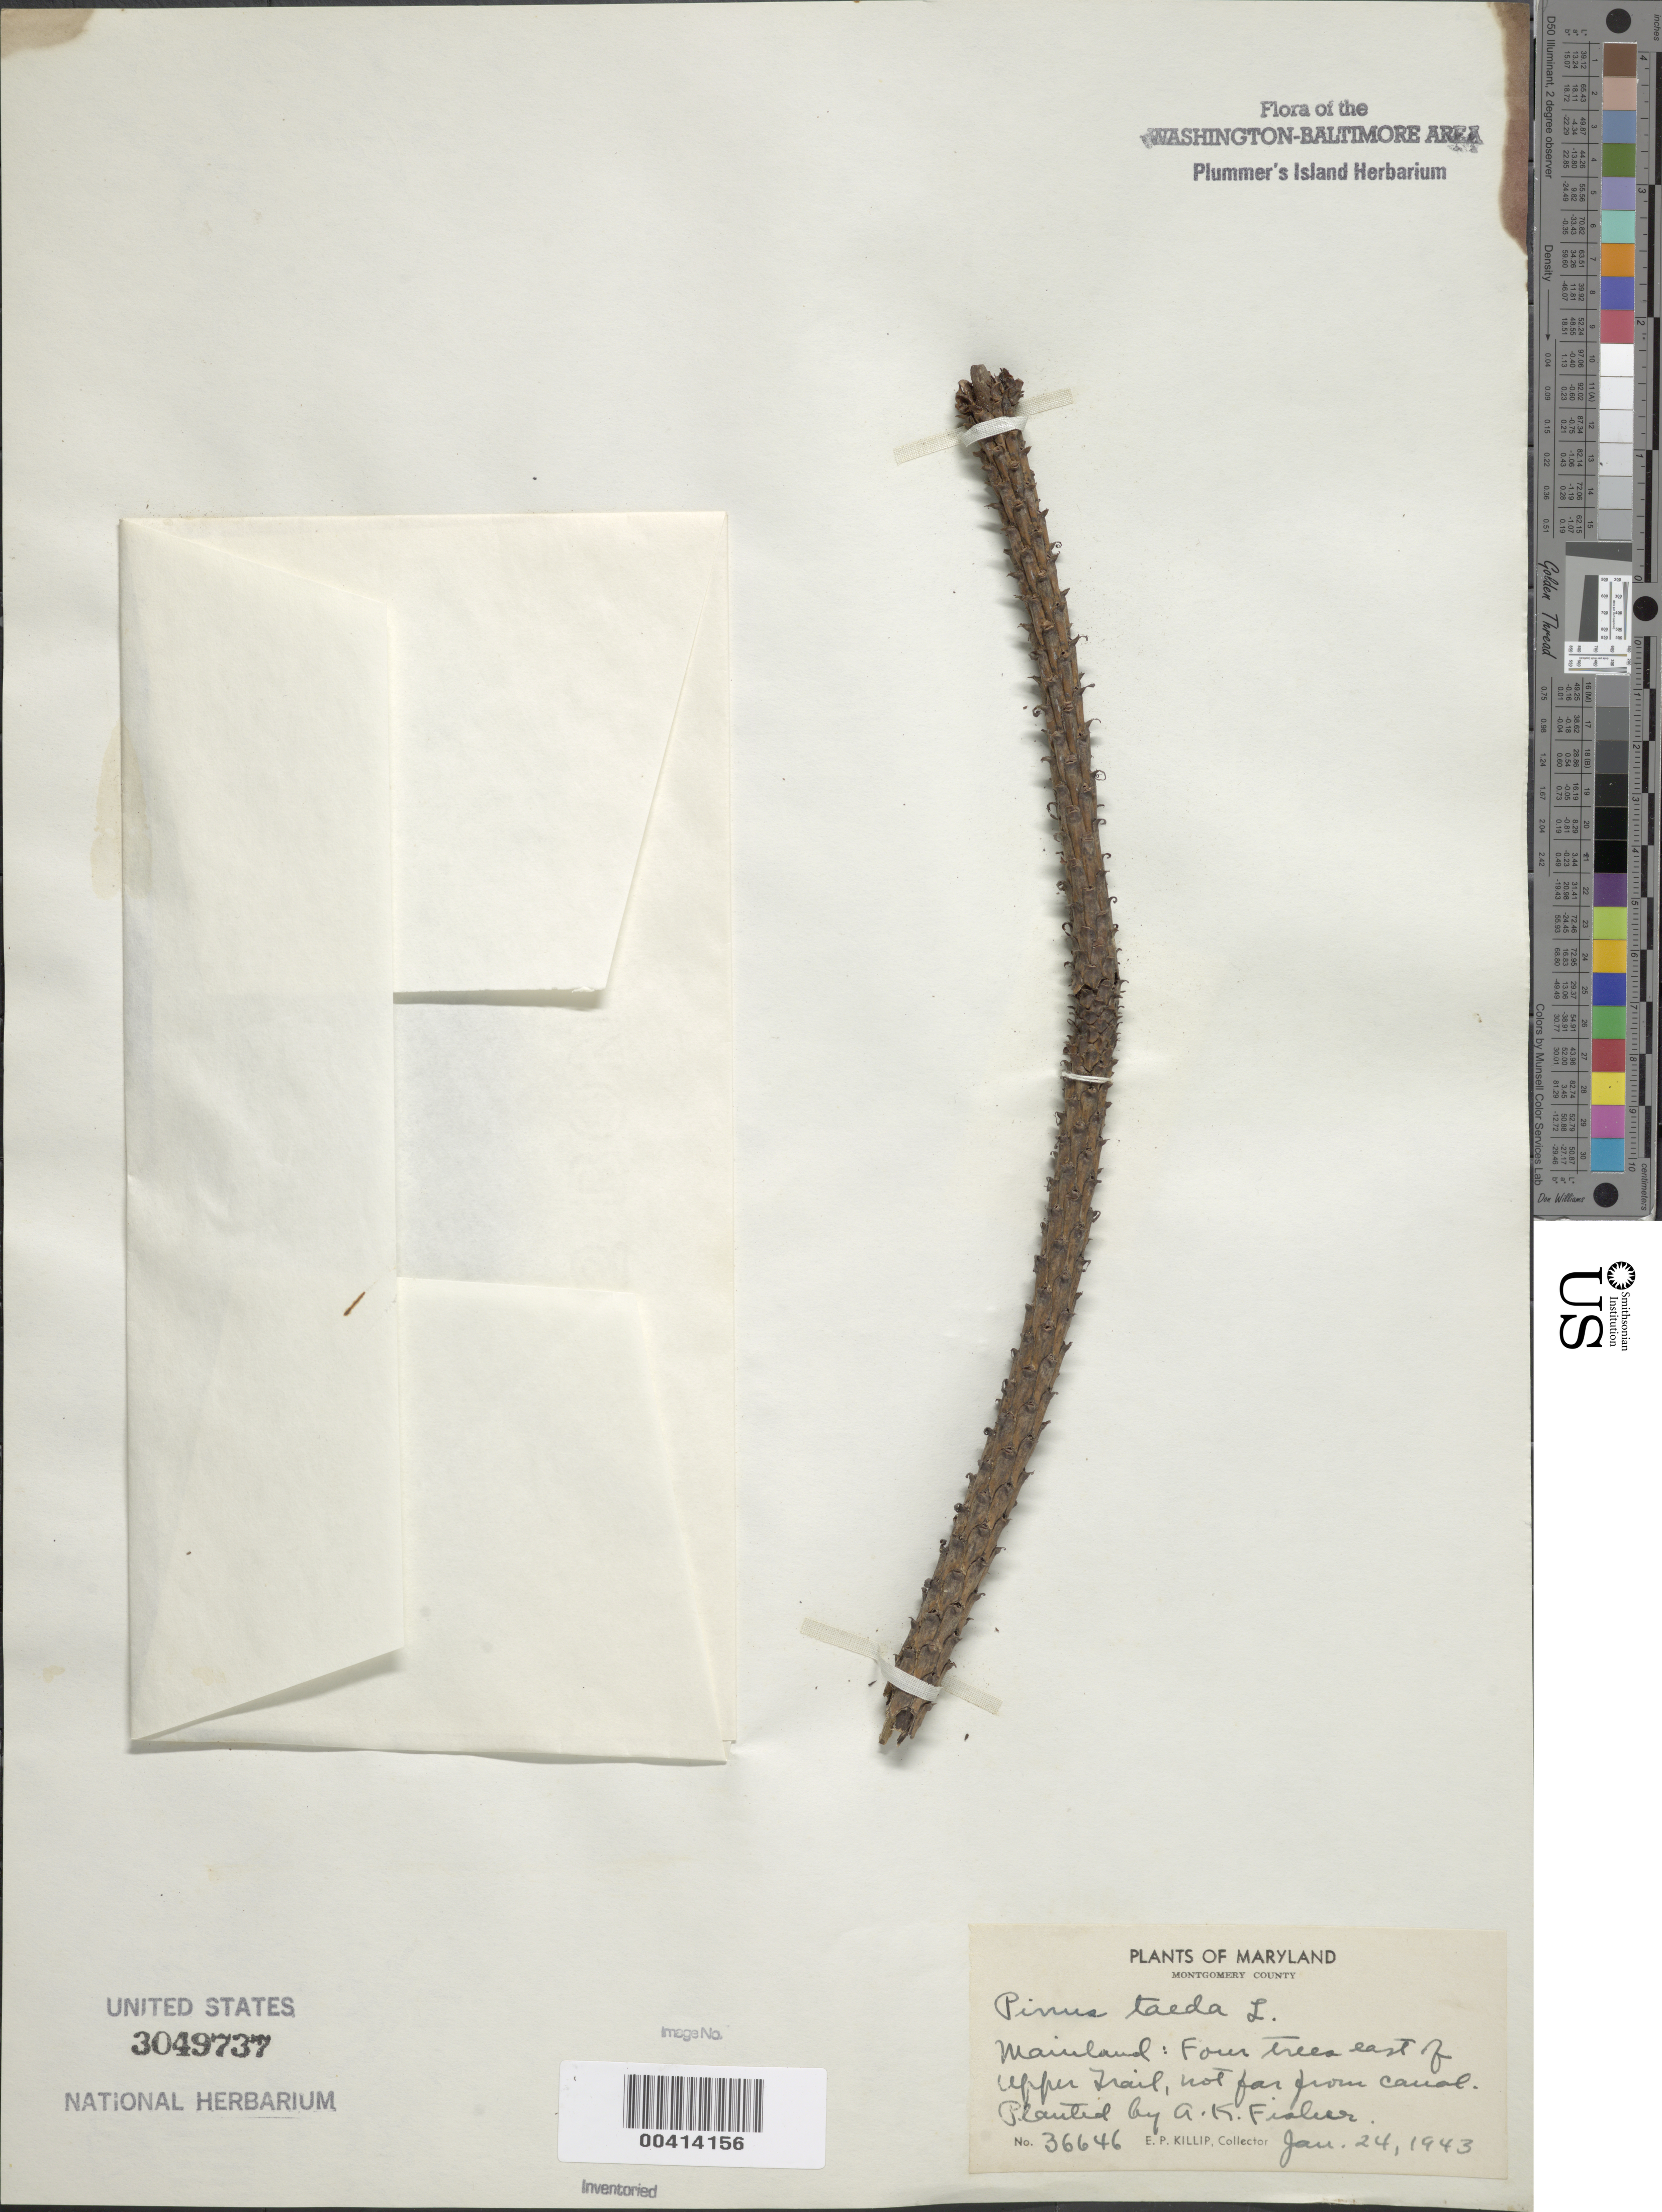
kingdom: Plantae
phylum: Tracheophyta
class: Pinopsida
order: Pinales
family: Pinaceae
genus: Pinus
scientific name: Pinus taeda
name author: L.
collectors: E. P. Killip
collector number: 36646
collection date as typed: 24 Jan 1943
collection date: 1943-01-24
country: United States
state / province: Maryland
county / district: Montgomery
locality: Plummer's Island; Mainland, four trees E. of Upper Trail, not far from Canal C. & O. Canal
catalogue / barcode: US 3049737